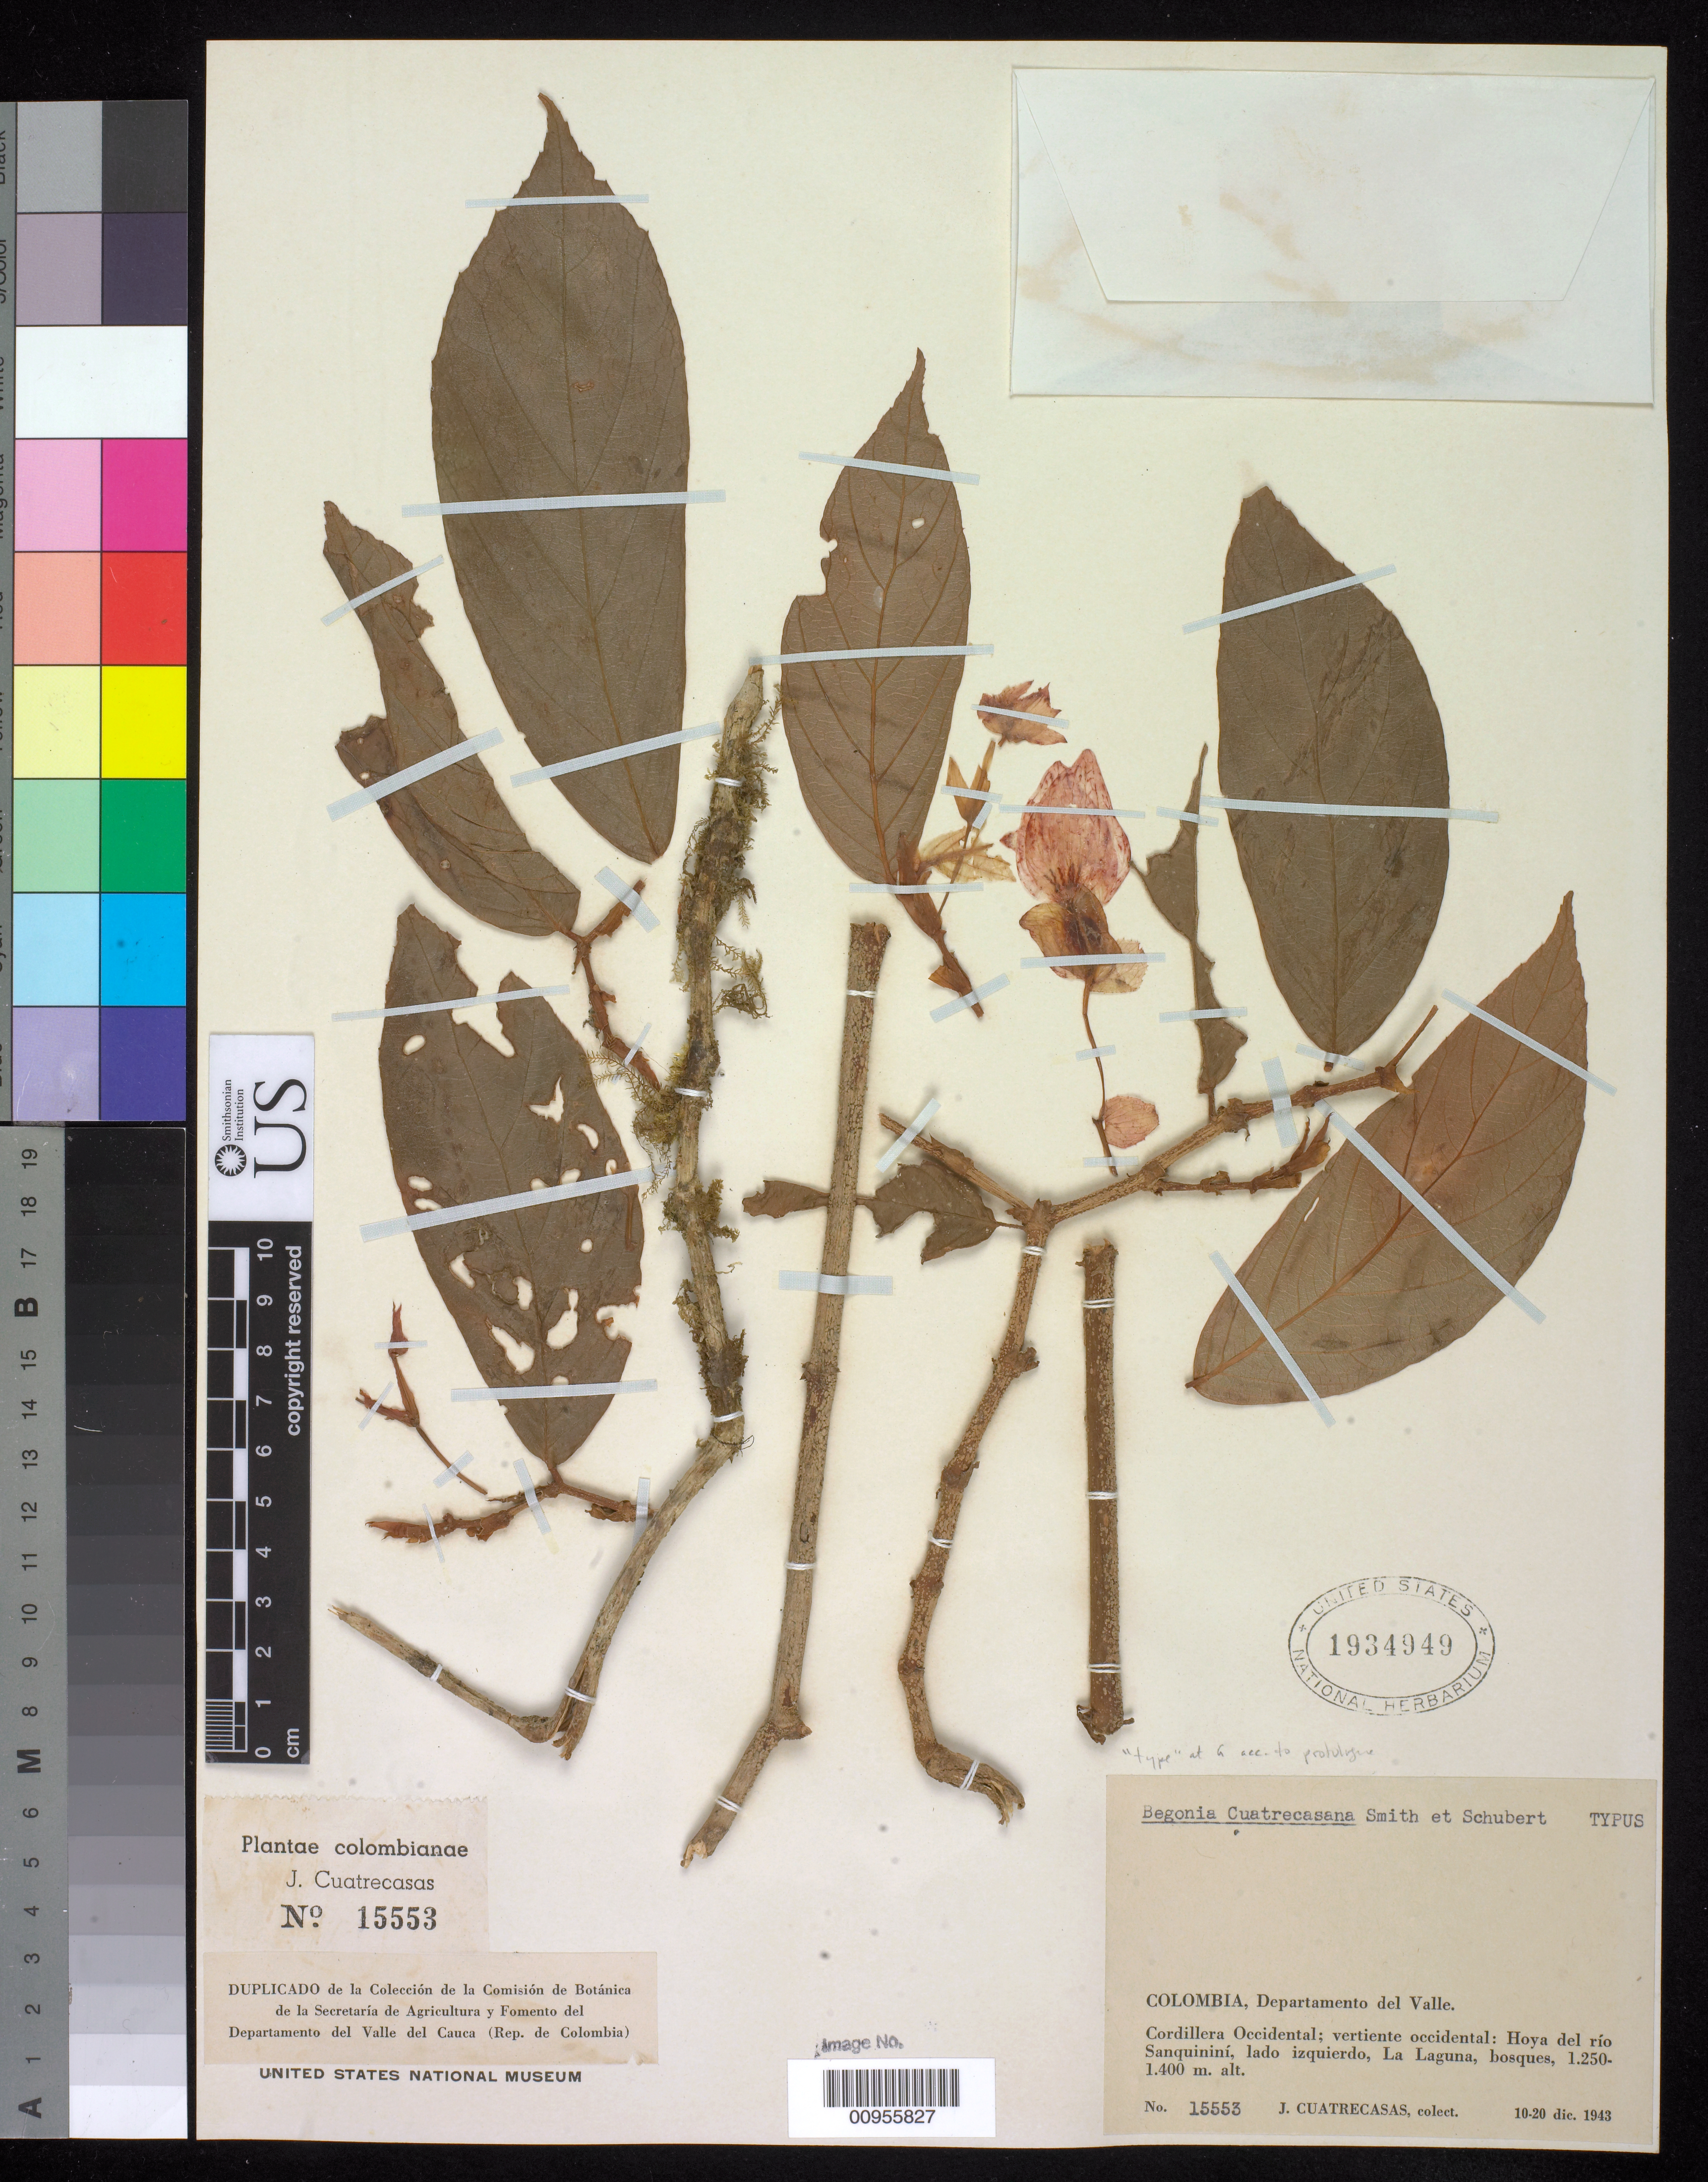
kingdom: Plantae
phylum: Tracheophyta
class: Magnoliopsida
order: Cucurbitales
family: Begoniaceae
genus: Begonia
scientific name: Begonia cuatrecasana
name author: L.B. Sm. & B.G. Schub.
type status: Isotype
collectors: J. Cuatrecasas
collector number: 15553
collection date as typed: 10 Dec 1943 to 20 Dec 1943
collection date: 1943-12-10/1943-12-20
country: Colombia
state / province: Valle del Cauca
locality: La Laguna, left bank of Rio San Juniquin, Cordillera Occidental, W slopes.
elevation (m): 1250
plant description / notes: Specimen labeled "TYPUS" but protologue cites "type" at G (and no US dup. cited).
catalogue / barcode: US 1934949